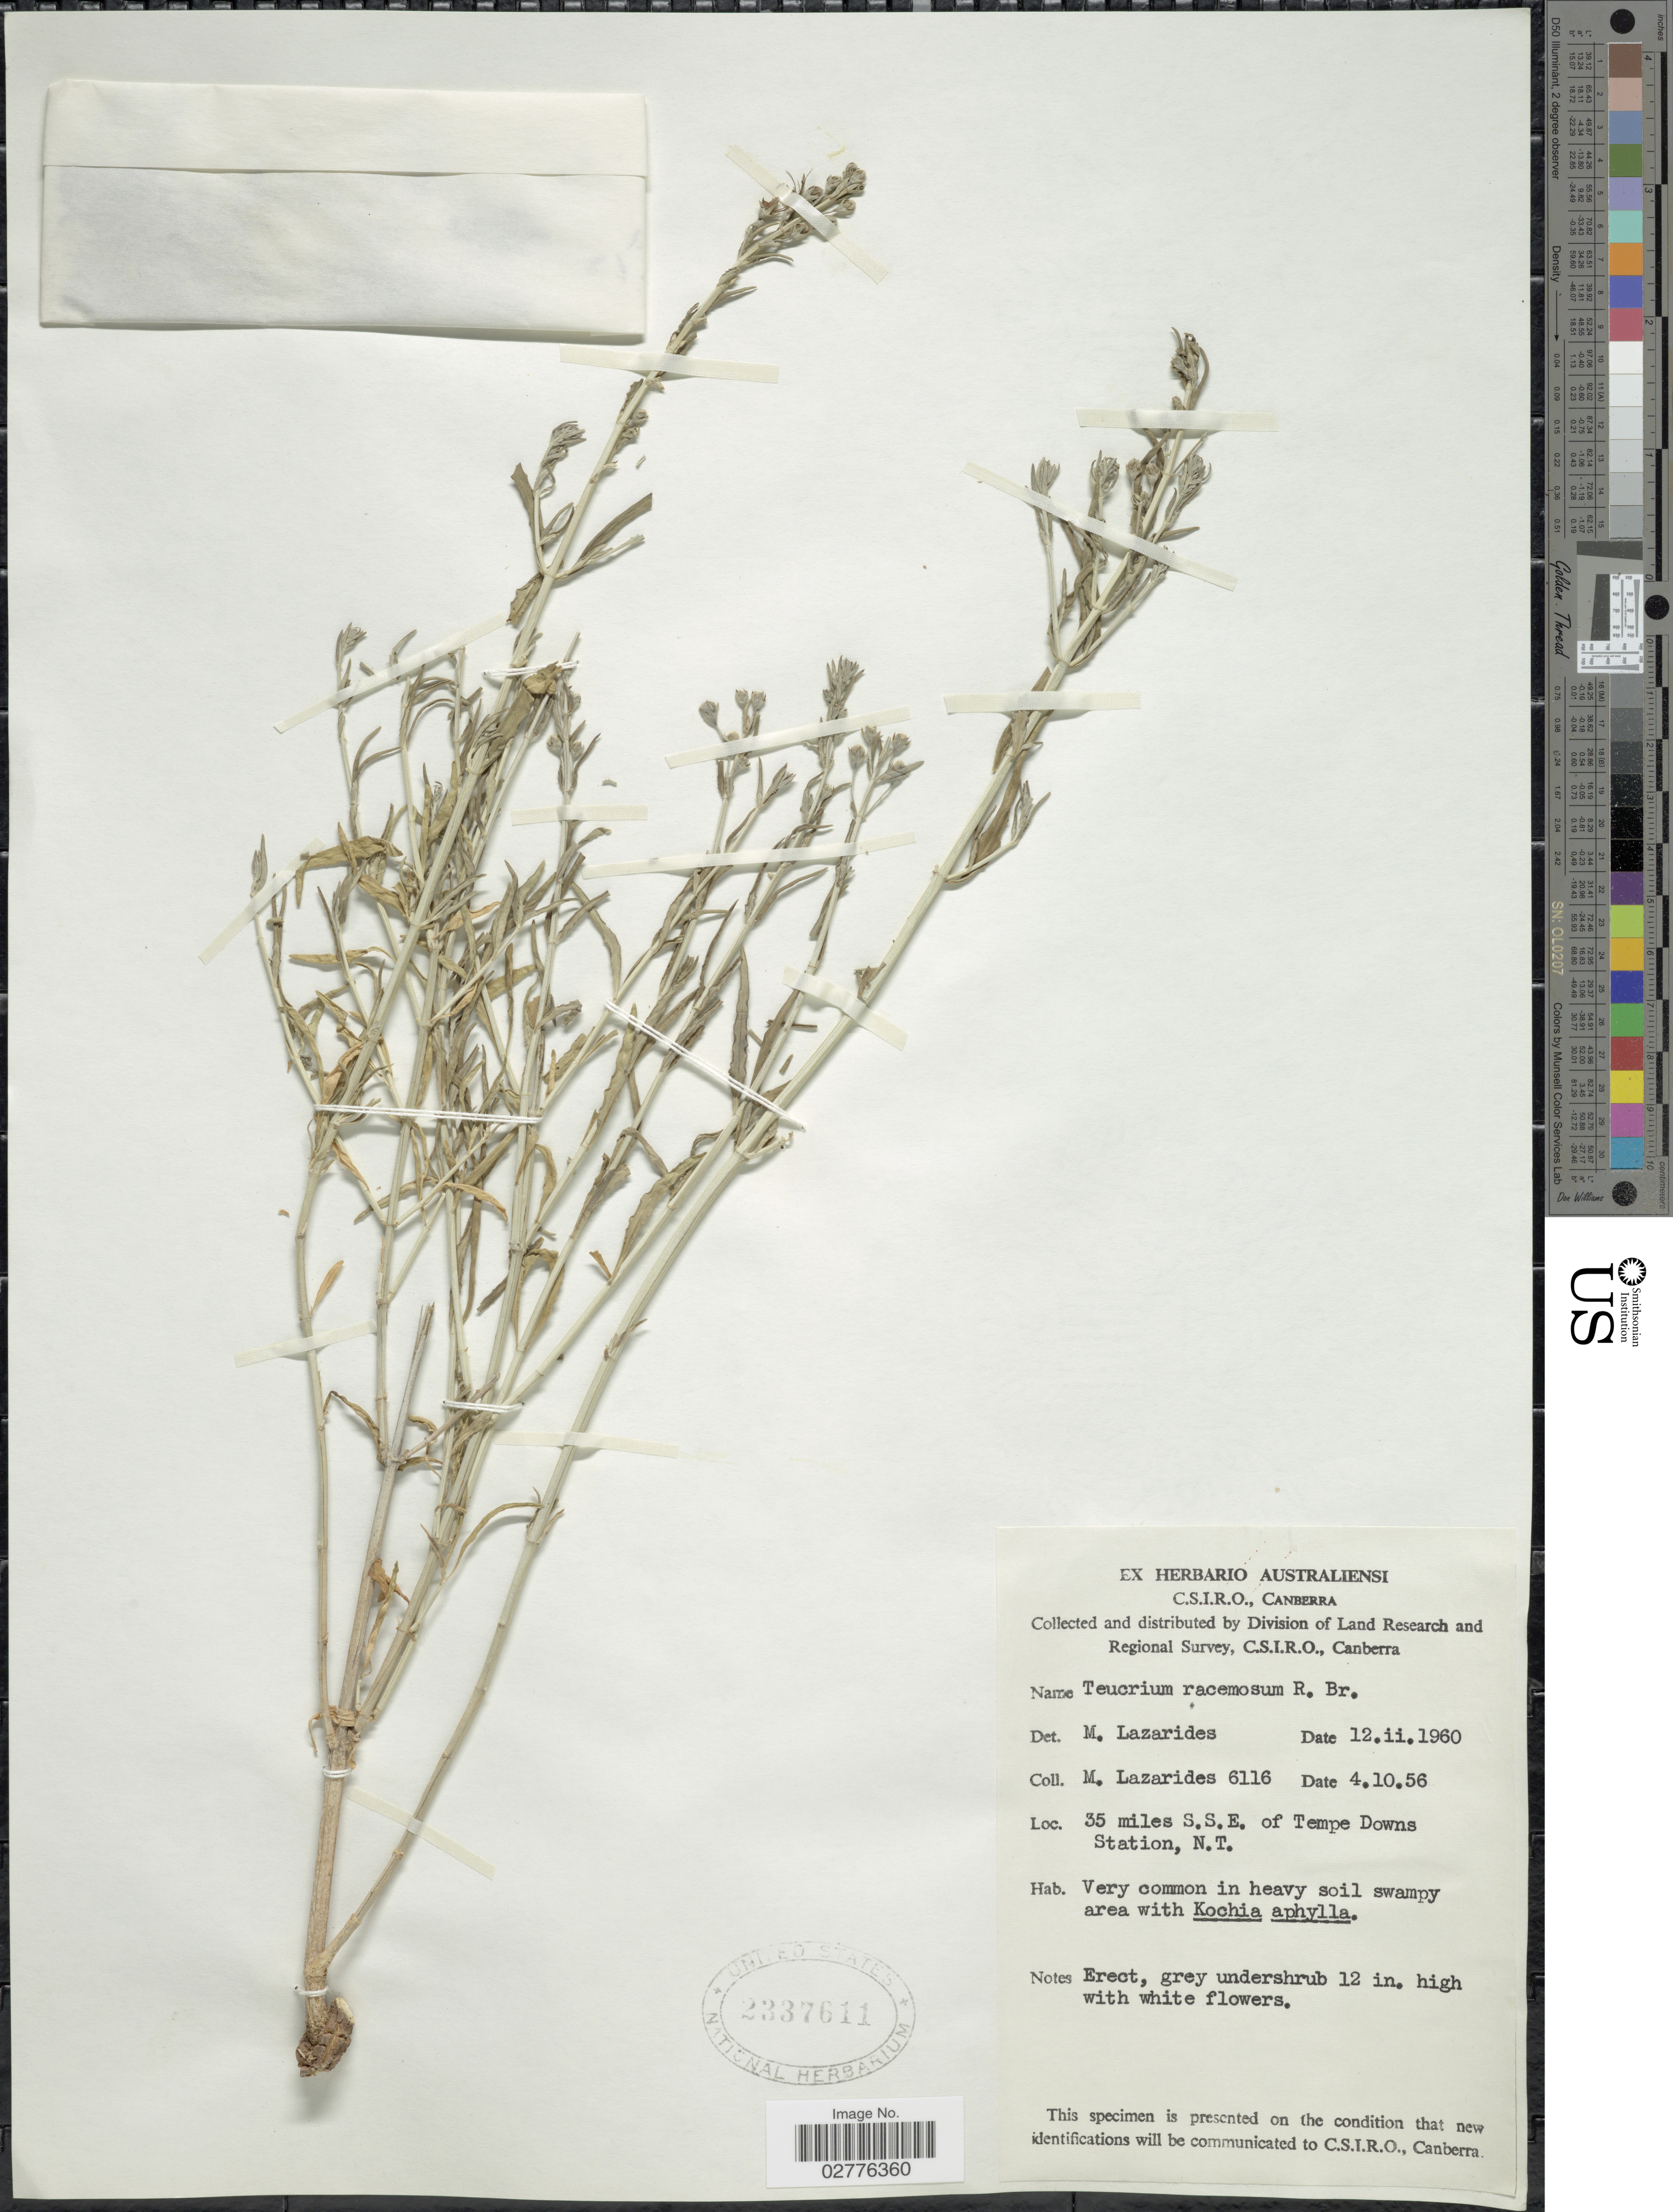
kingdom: Plantae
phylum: Tracheophyta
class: Magnoliopsida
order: Lamiales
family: Lamiaceae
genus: Teucrium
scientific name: Teucrium racemosum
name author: R. Br.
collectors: M. Lazarides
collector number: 6116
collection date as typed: Transcribed d/m/y: 4/10/56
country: Australia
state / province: Northern Territory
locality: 35 miles S.S.E. of Tempe Downs Station, N.T.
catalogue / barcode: US 2337611